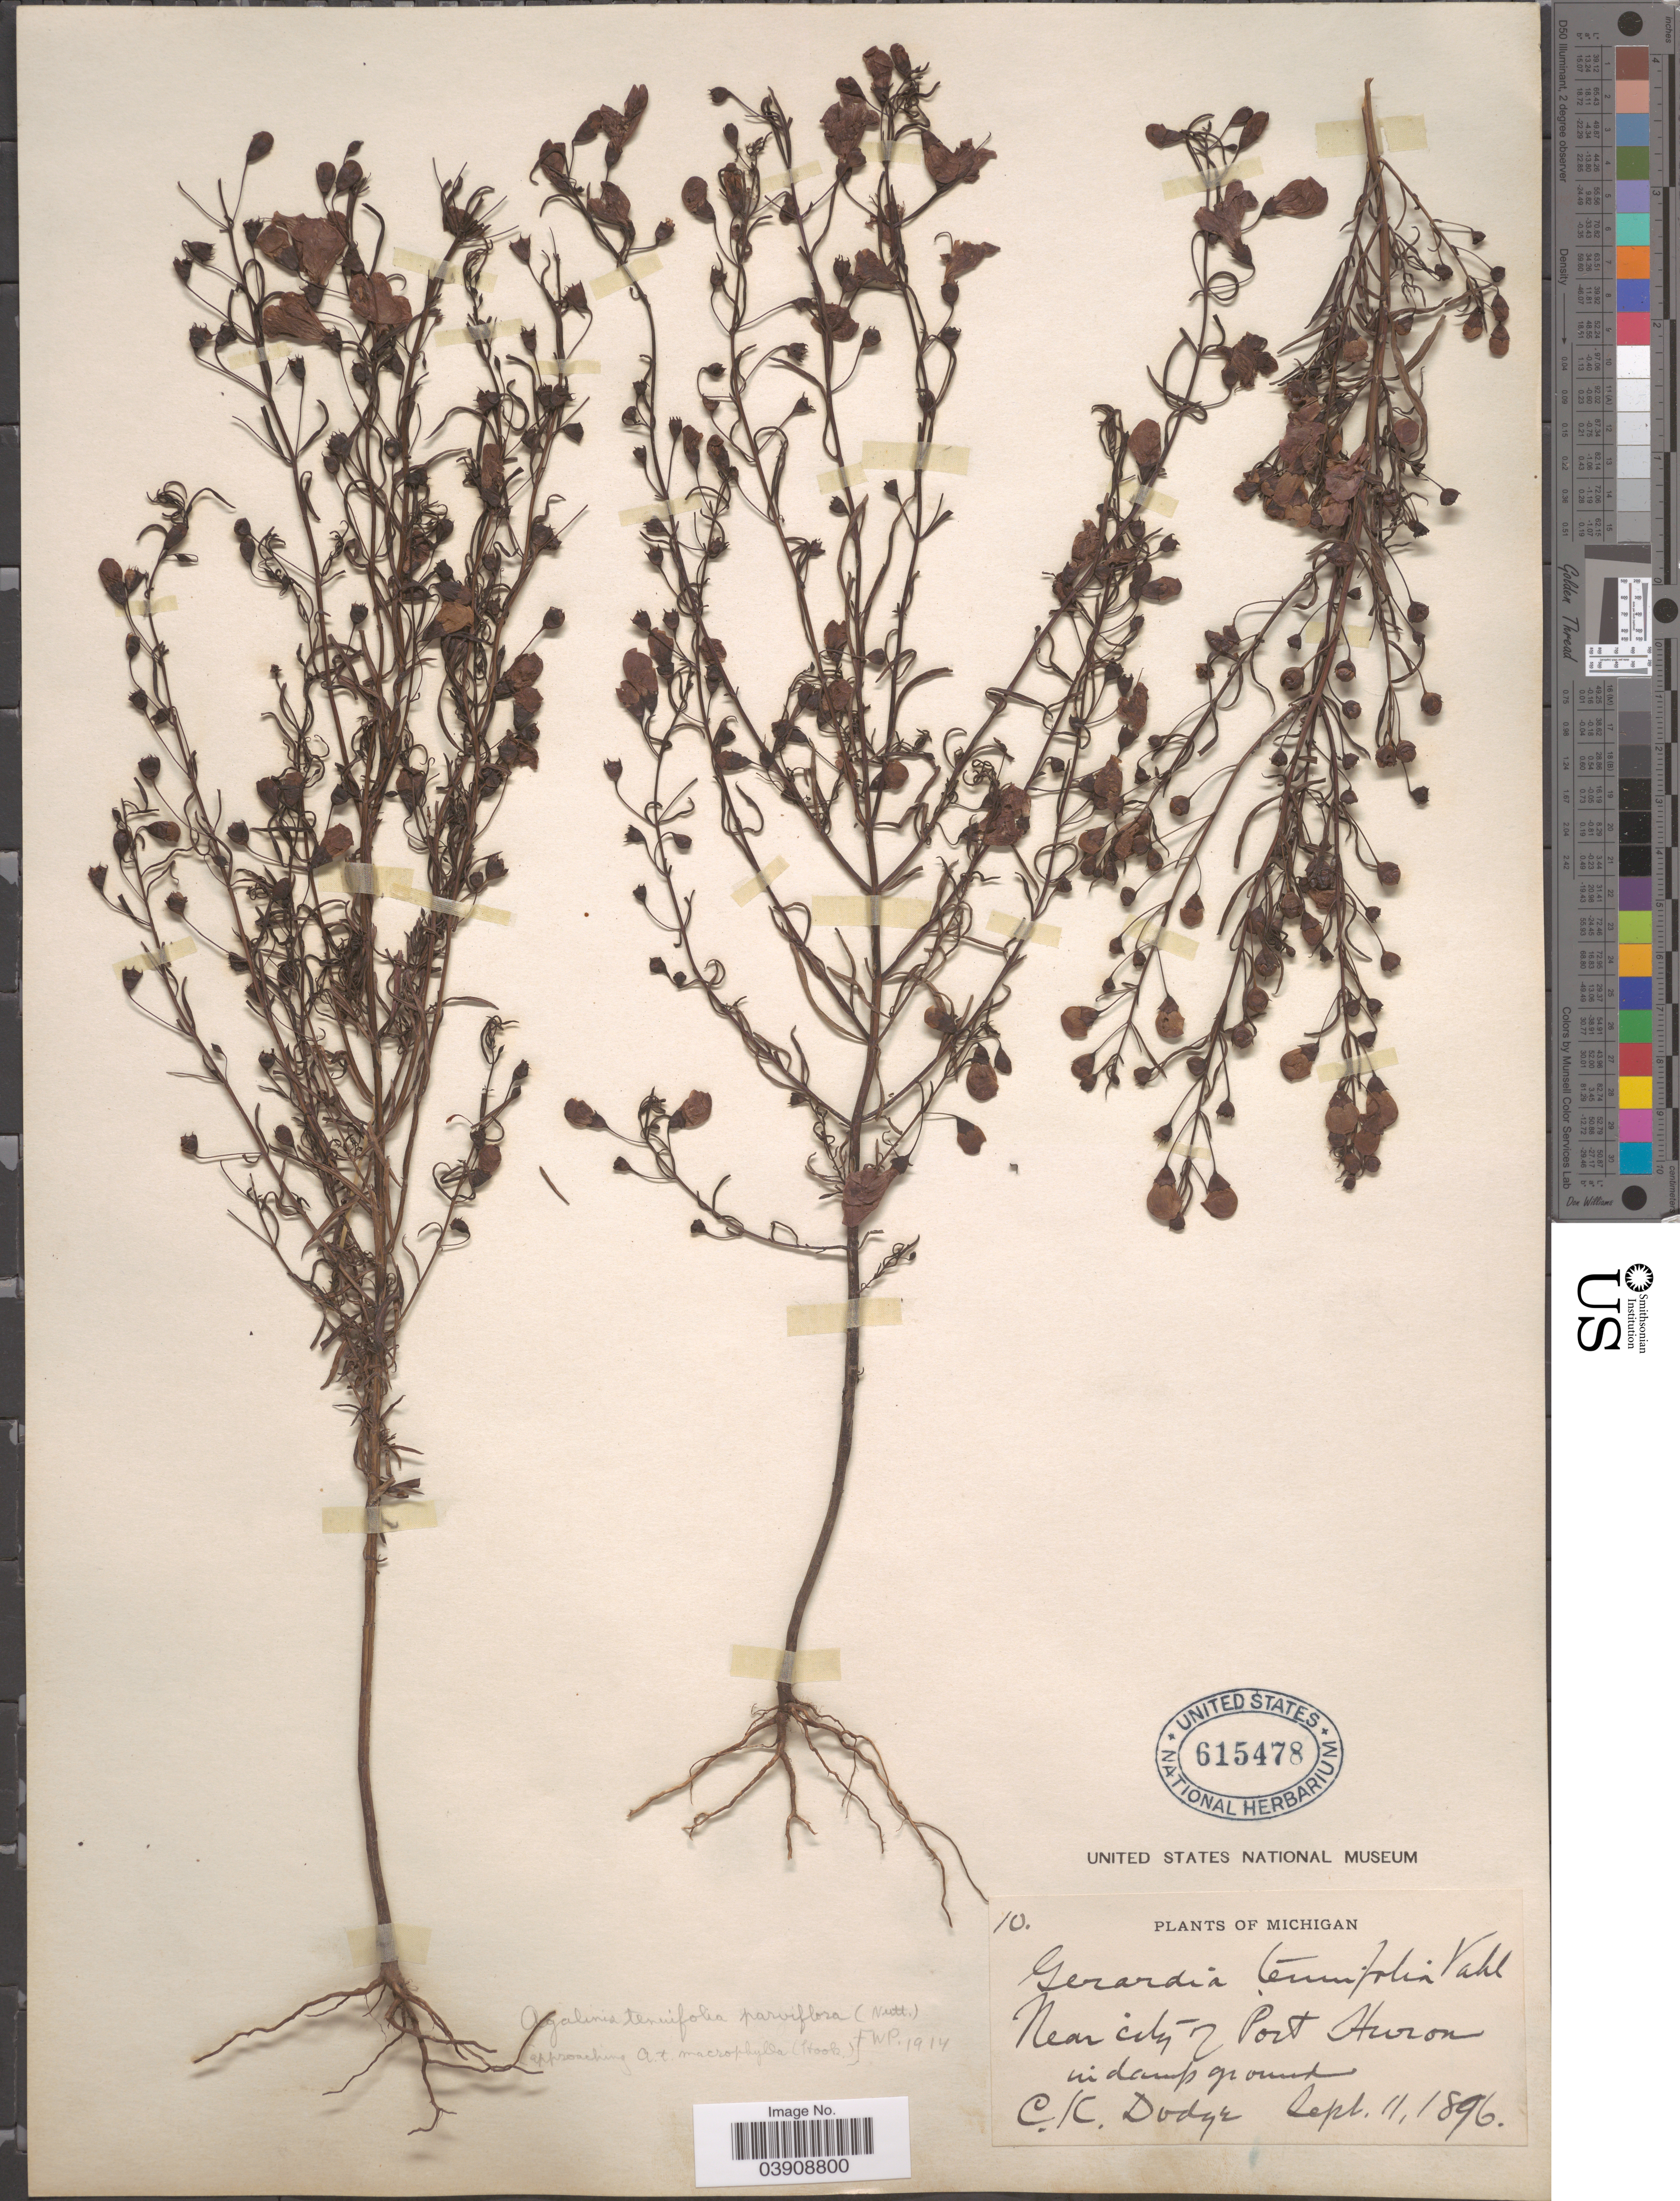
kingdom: Plantae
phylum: Tracheophyta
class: Magnoliopsida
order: Lamiales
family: Orobanchaceae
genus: Agalinis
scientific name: Agalinis tenuifolia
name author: (Vahl) Raf.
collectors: C. Dodge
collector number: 10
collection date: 1896-09-11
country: United States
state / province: Michigan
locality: Near city of Port Huron in damp ground.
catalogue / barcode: US 615478